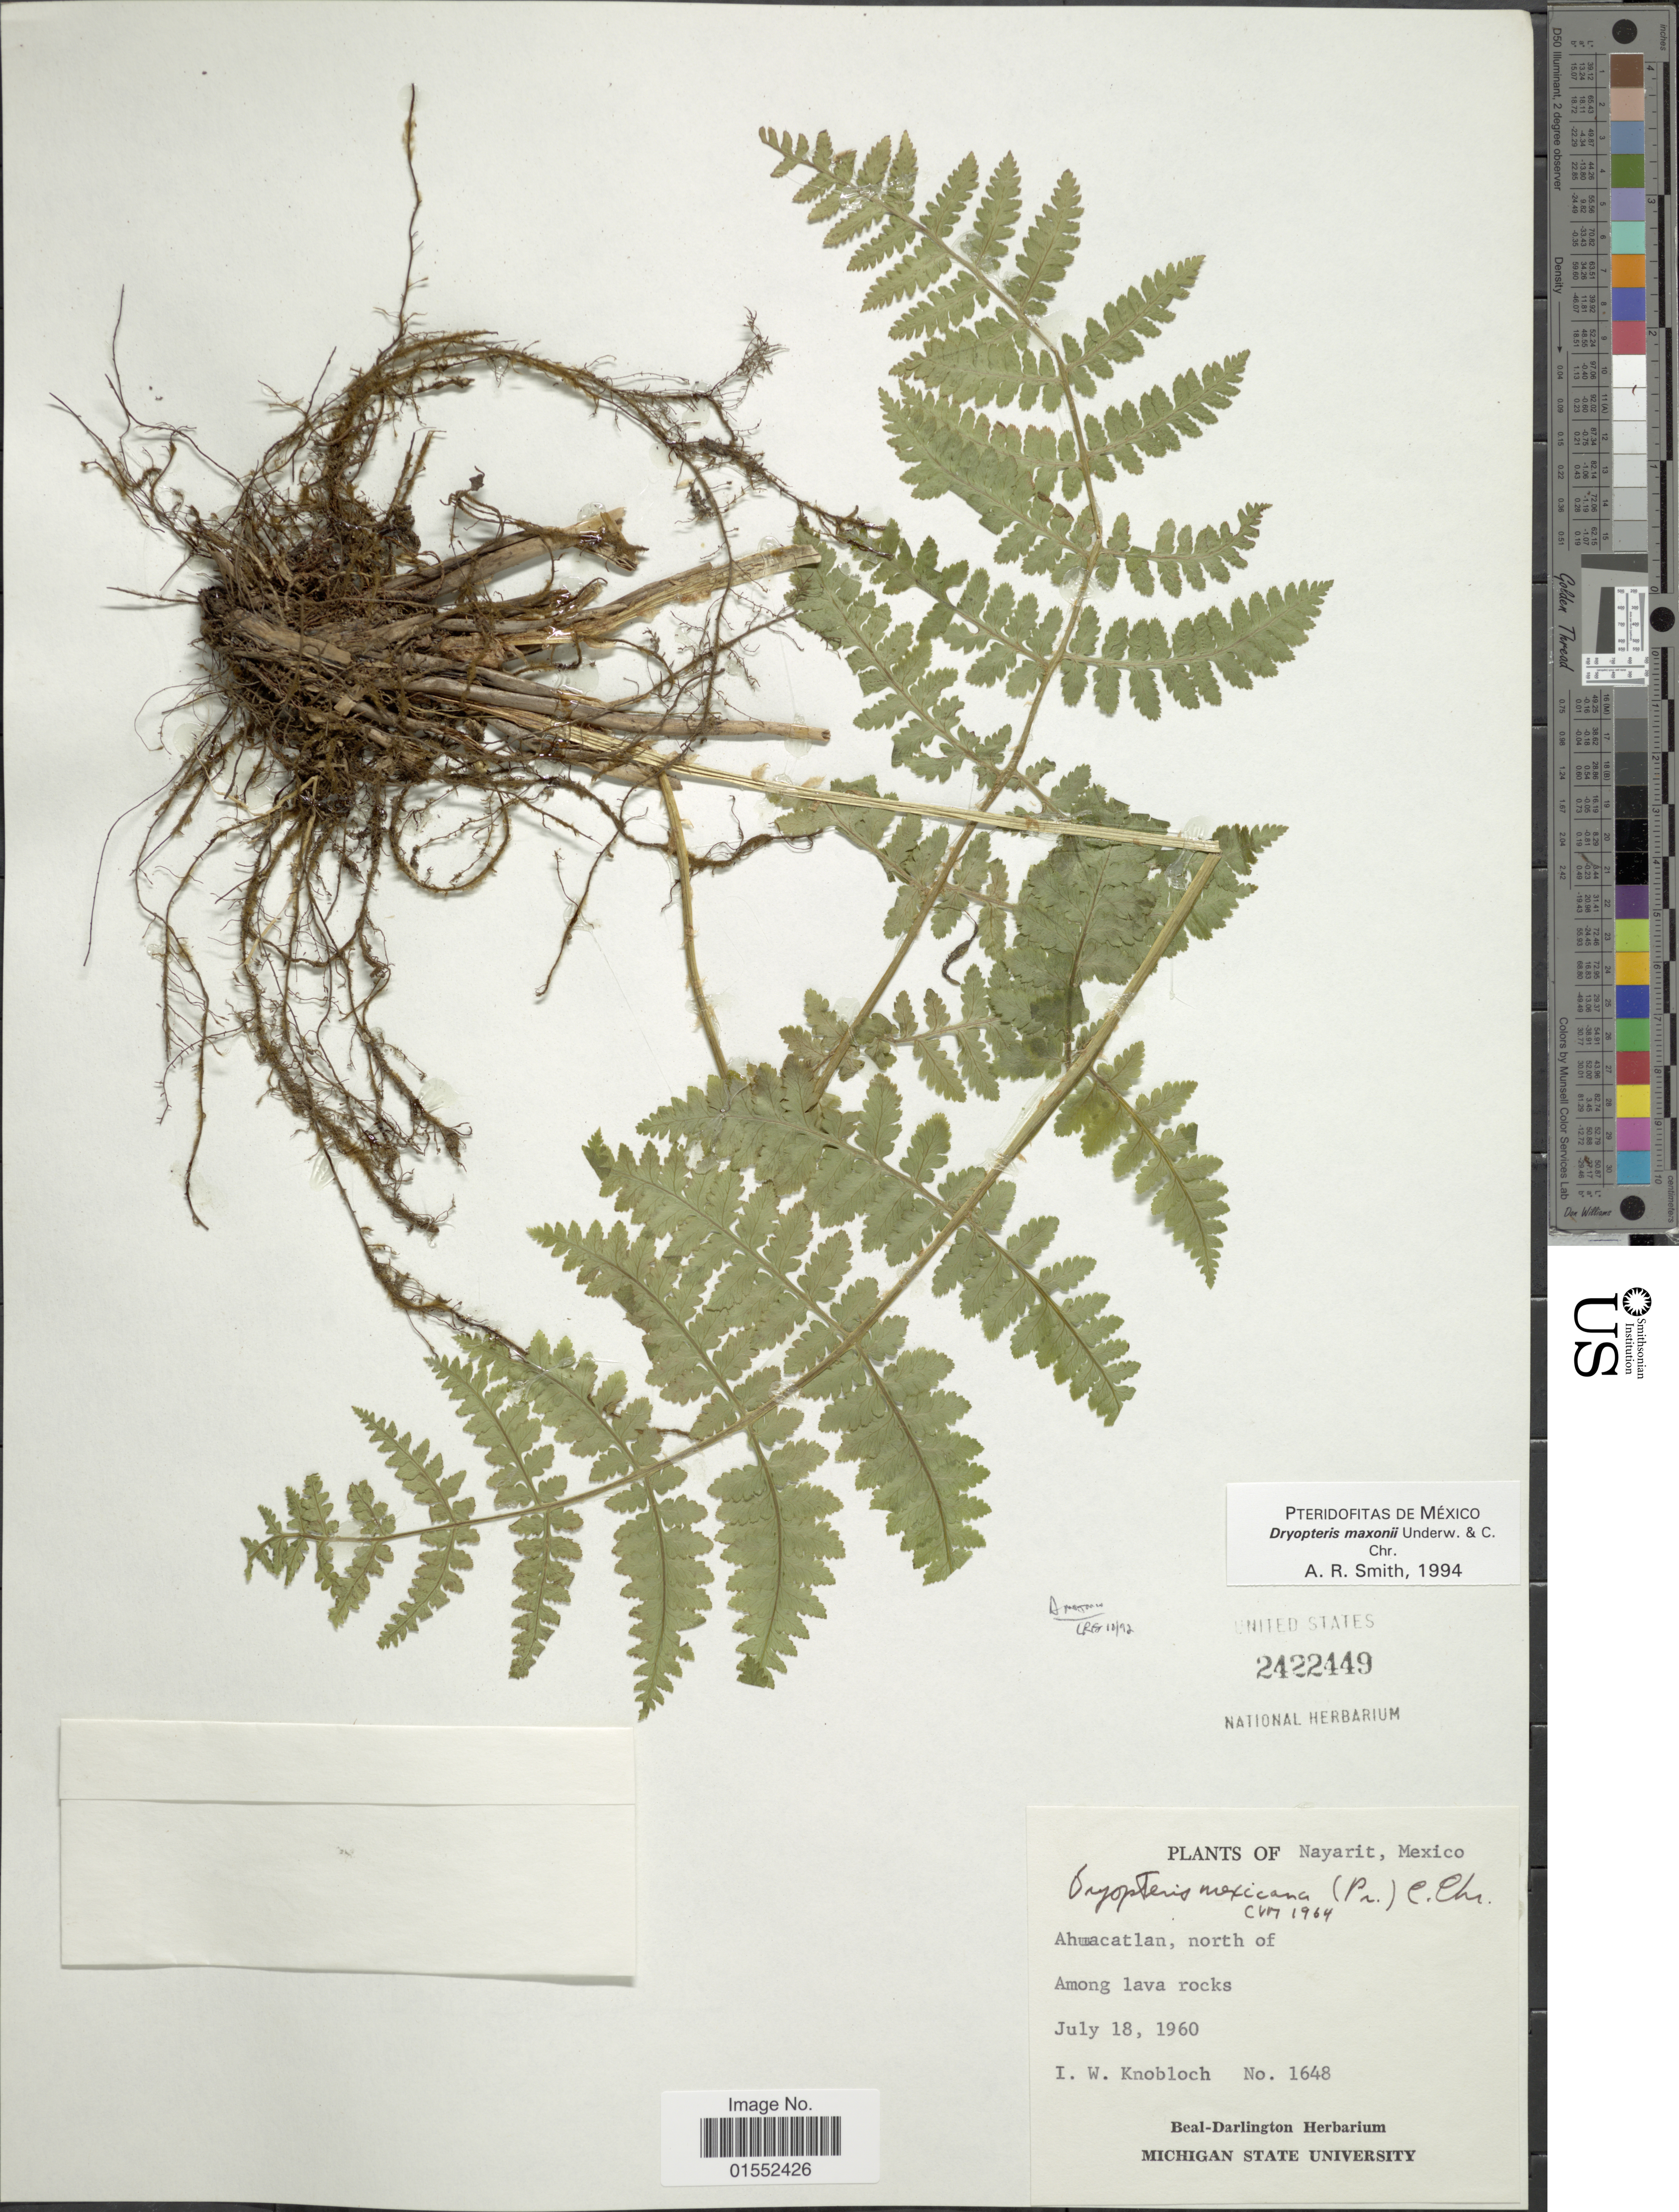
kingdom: Plantae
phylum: Tracheophyta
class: Polypodiopsida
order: Polypodiales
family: Dryopteridaceae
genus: Dryopteris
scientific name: Dryopteris maxonii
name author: Underw. & C. Chr.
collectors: I. W. Knobloch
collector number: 1648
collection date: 1960-07-18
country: Mexico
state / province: Nayarit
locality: Nayarit, Mexico;. Ahuacatlan, north of Among lava rocks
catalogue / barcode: US 2422449